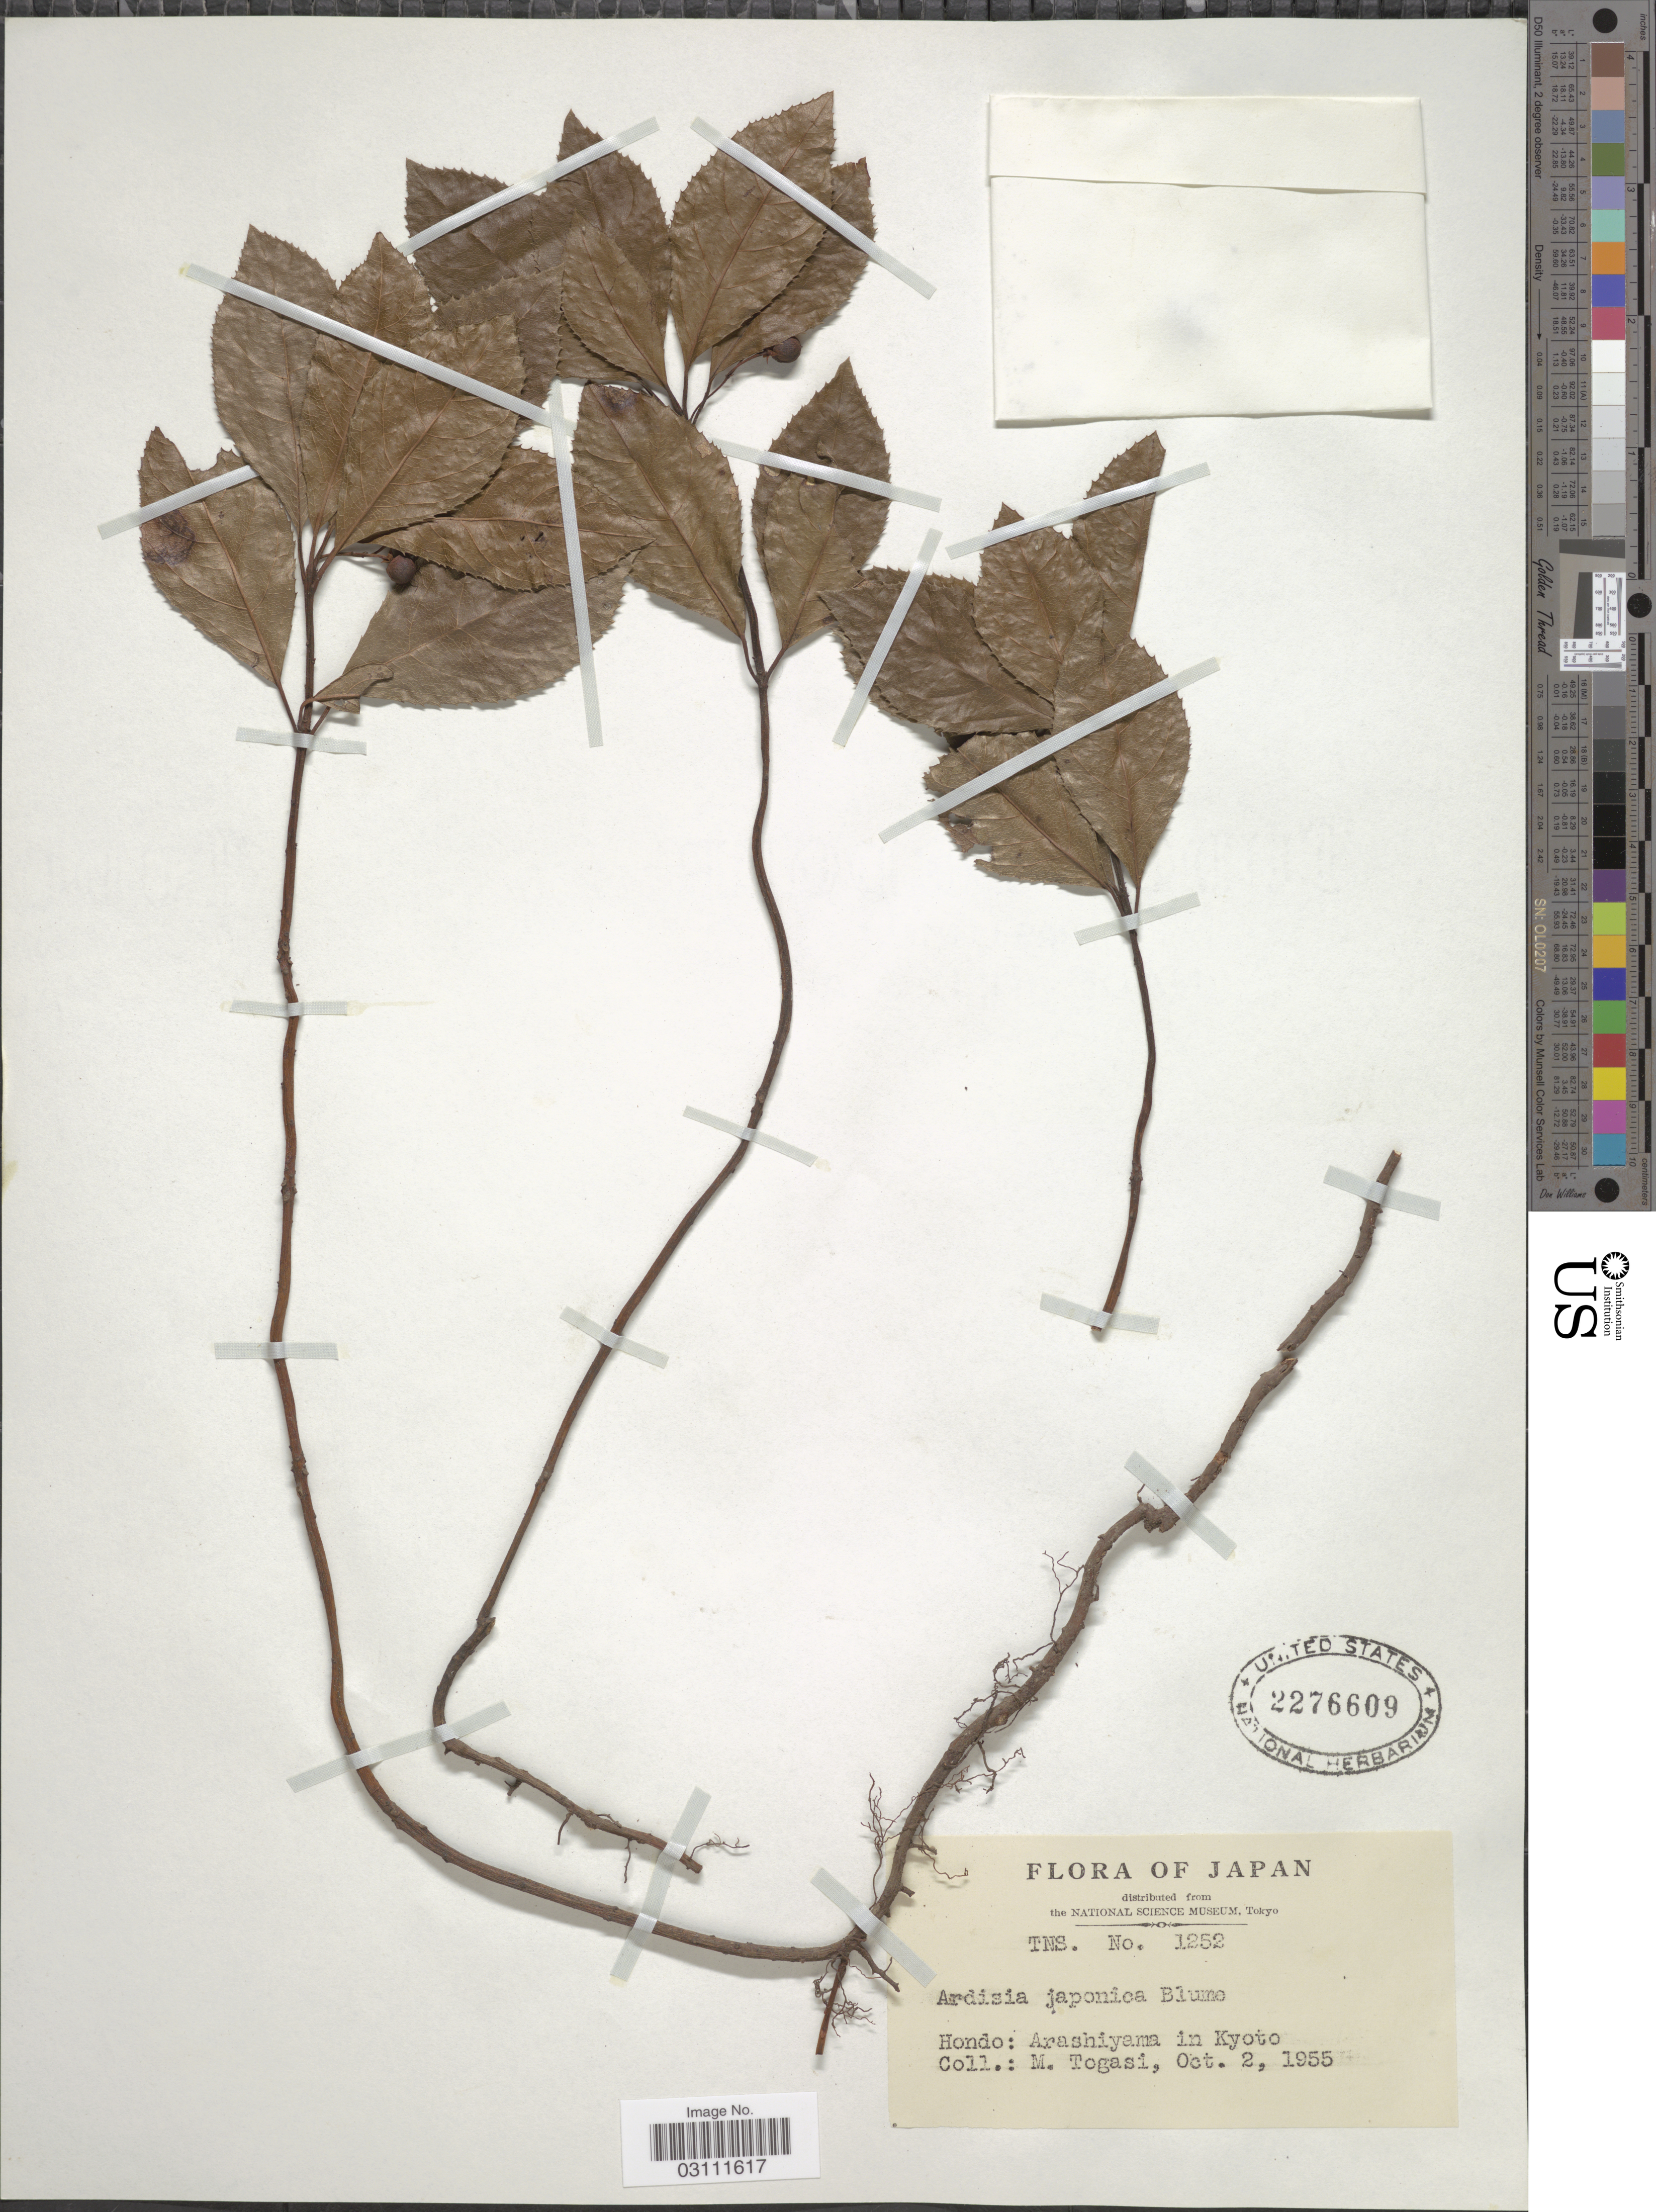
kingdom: Plantae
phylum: Tracheophyta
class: Magnoliopsida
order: Ericales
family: Primulaceae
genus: Ardisia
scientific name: Ardisia japonica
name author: (Thunb.) Blume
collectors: M. Togashi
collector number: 1252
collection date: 1955-10-02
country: Japan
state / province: Kyoto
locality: Arashiyama in Kyoto.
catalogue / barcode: US 2276609